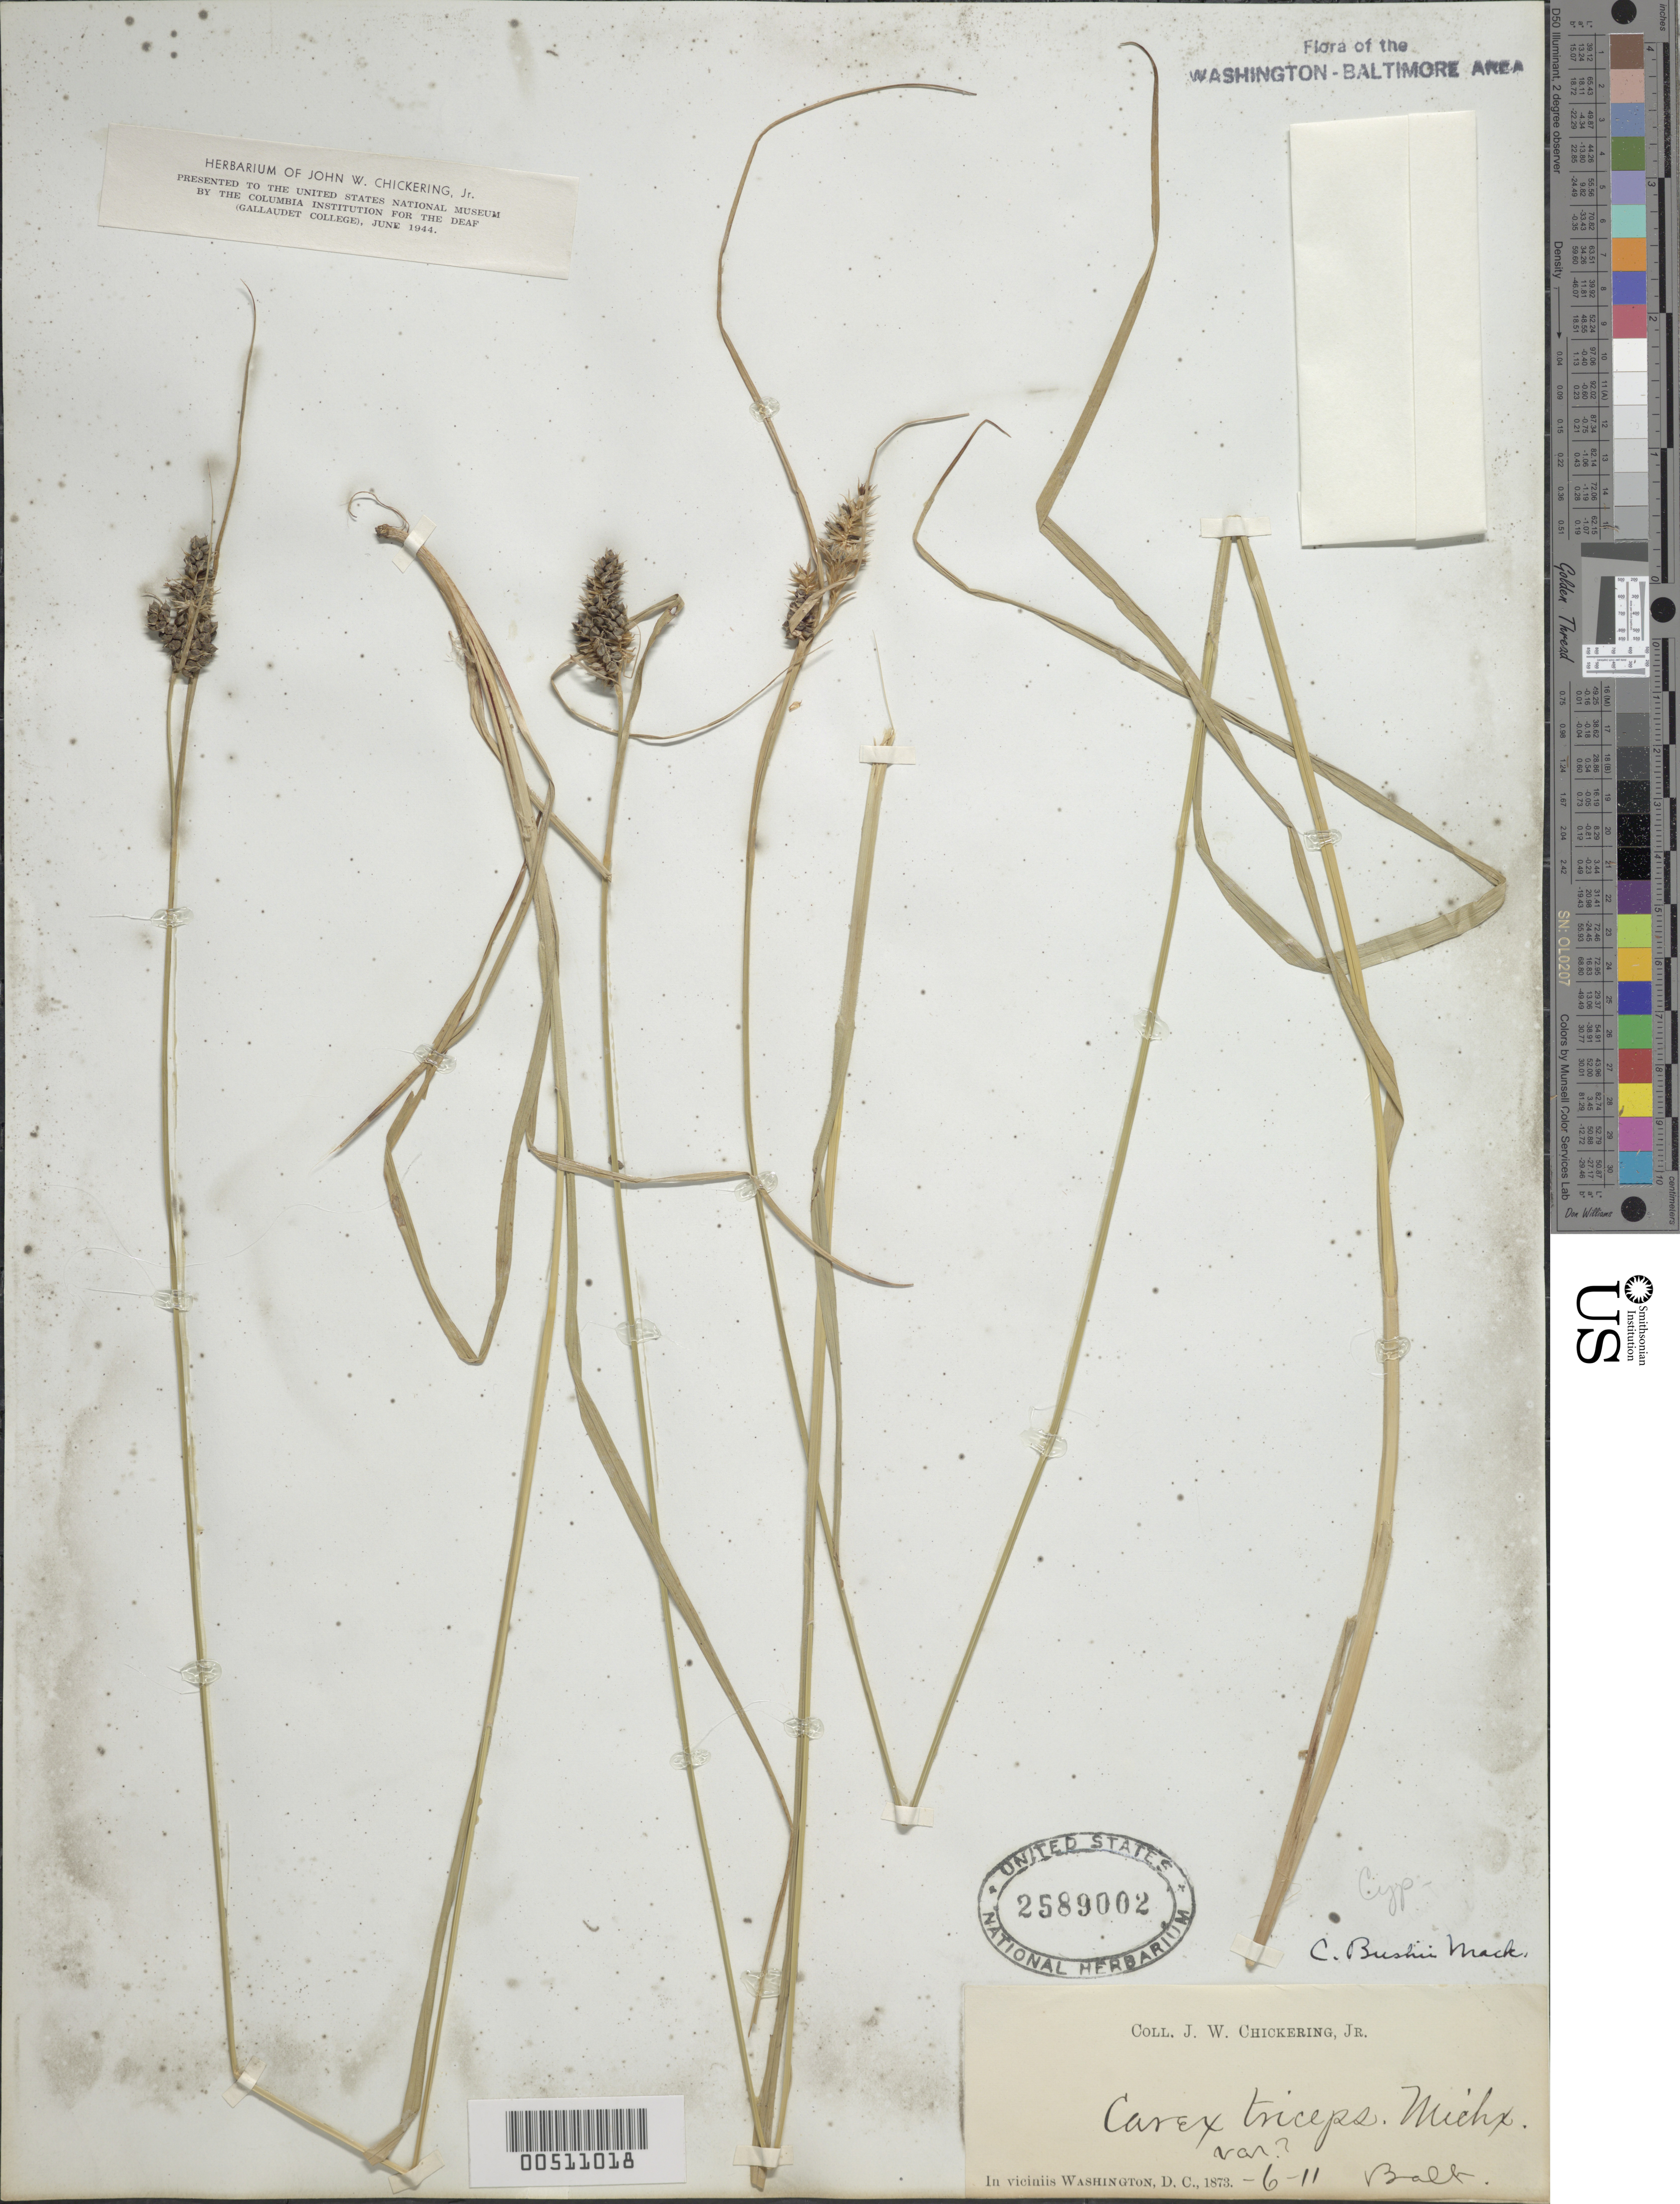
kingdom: Plantae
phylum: Tracheophyta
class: Liliopsida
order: Poales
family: Cyperaceae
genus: Carex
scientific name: Carex bushii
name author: Mack.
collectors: J. W. Chickering Jr.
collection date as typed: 06 Nov 1873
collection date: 1873-11-06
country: United States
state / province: District of Columbia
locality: Washington DC Area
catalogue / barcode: US 2589002